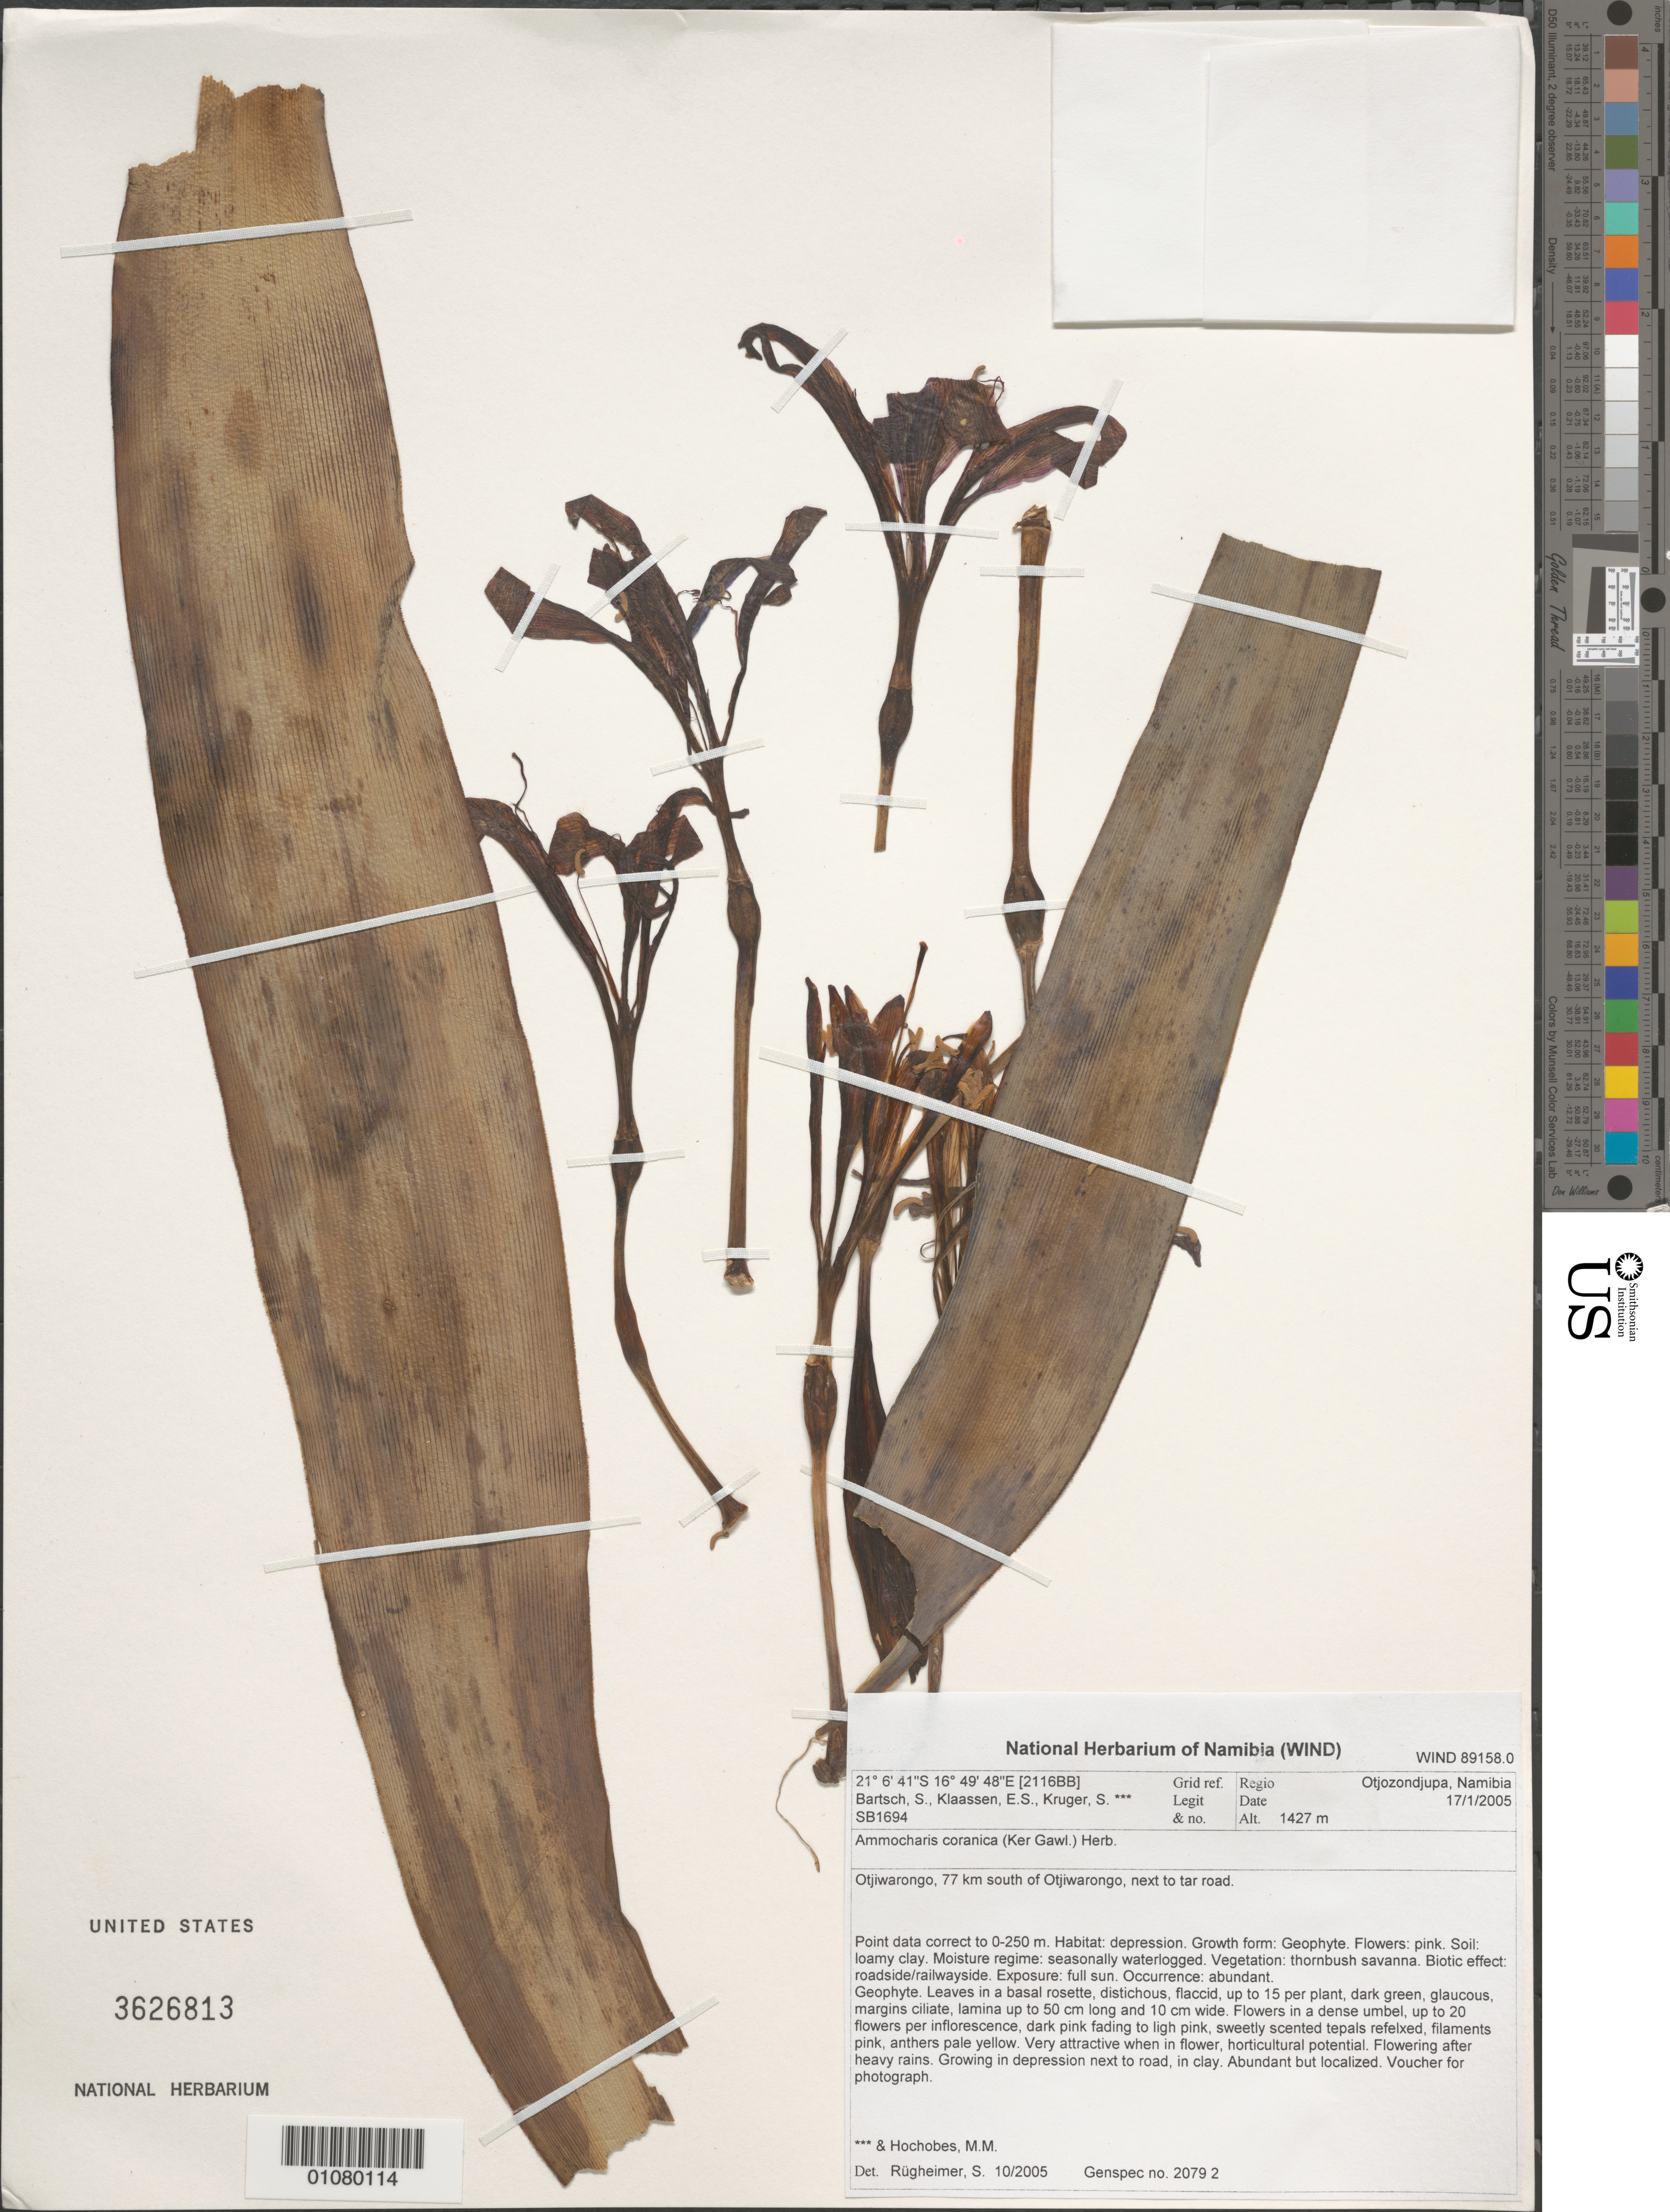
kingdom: Plantae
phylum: Tracheophyta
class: Liliopsida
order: Asparagales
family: Amaryllidaceae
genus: Ammocharis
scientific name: Ammocharis coranica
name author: (Ker Gawl.) Herb.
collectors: S. Bartsch, E. S. Klaassen, S. Kruger & M. Hochobes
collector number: SB 1694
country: Namibia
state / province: Otjozondjupa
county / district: Otjiwarongo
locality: S of Otjiwarongo, next to tar road.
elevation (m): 1427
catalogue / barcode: US 3626813